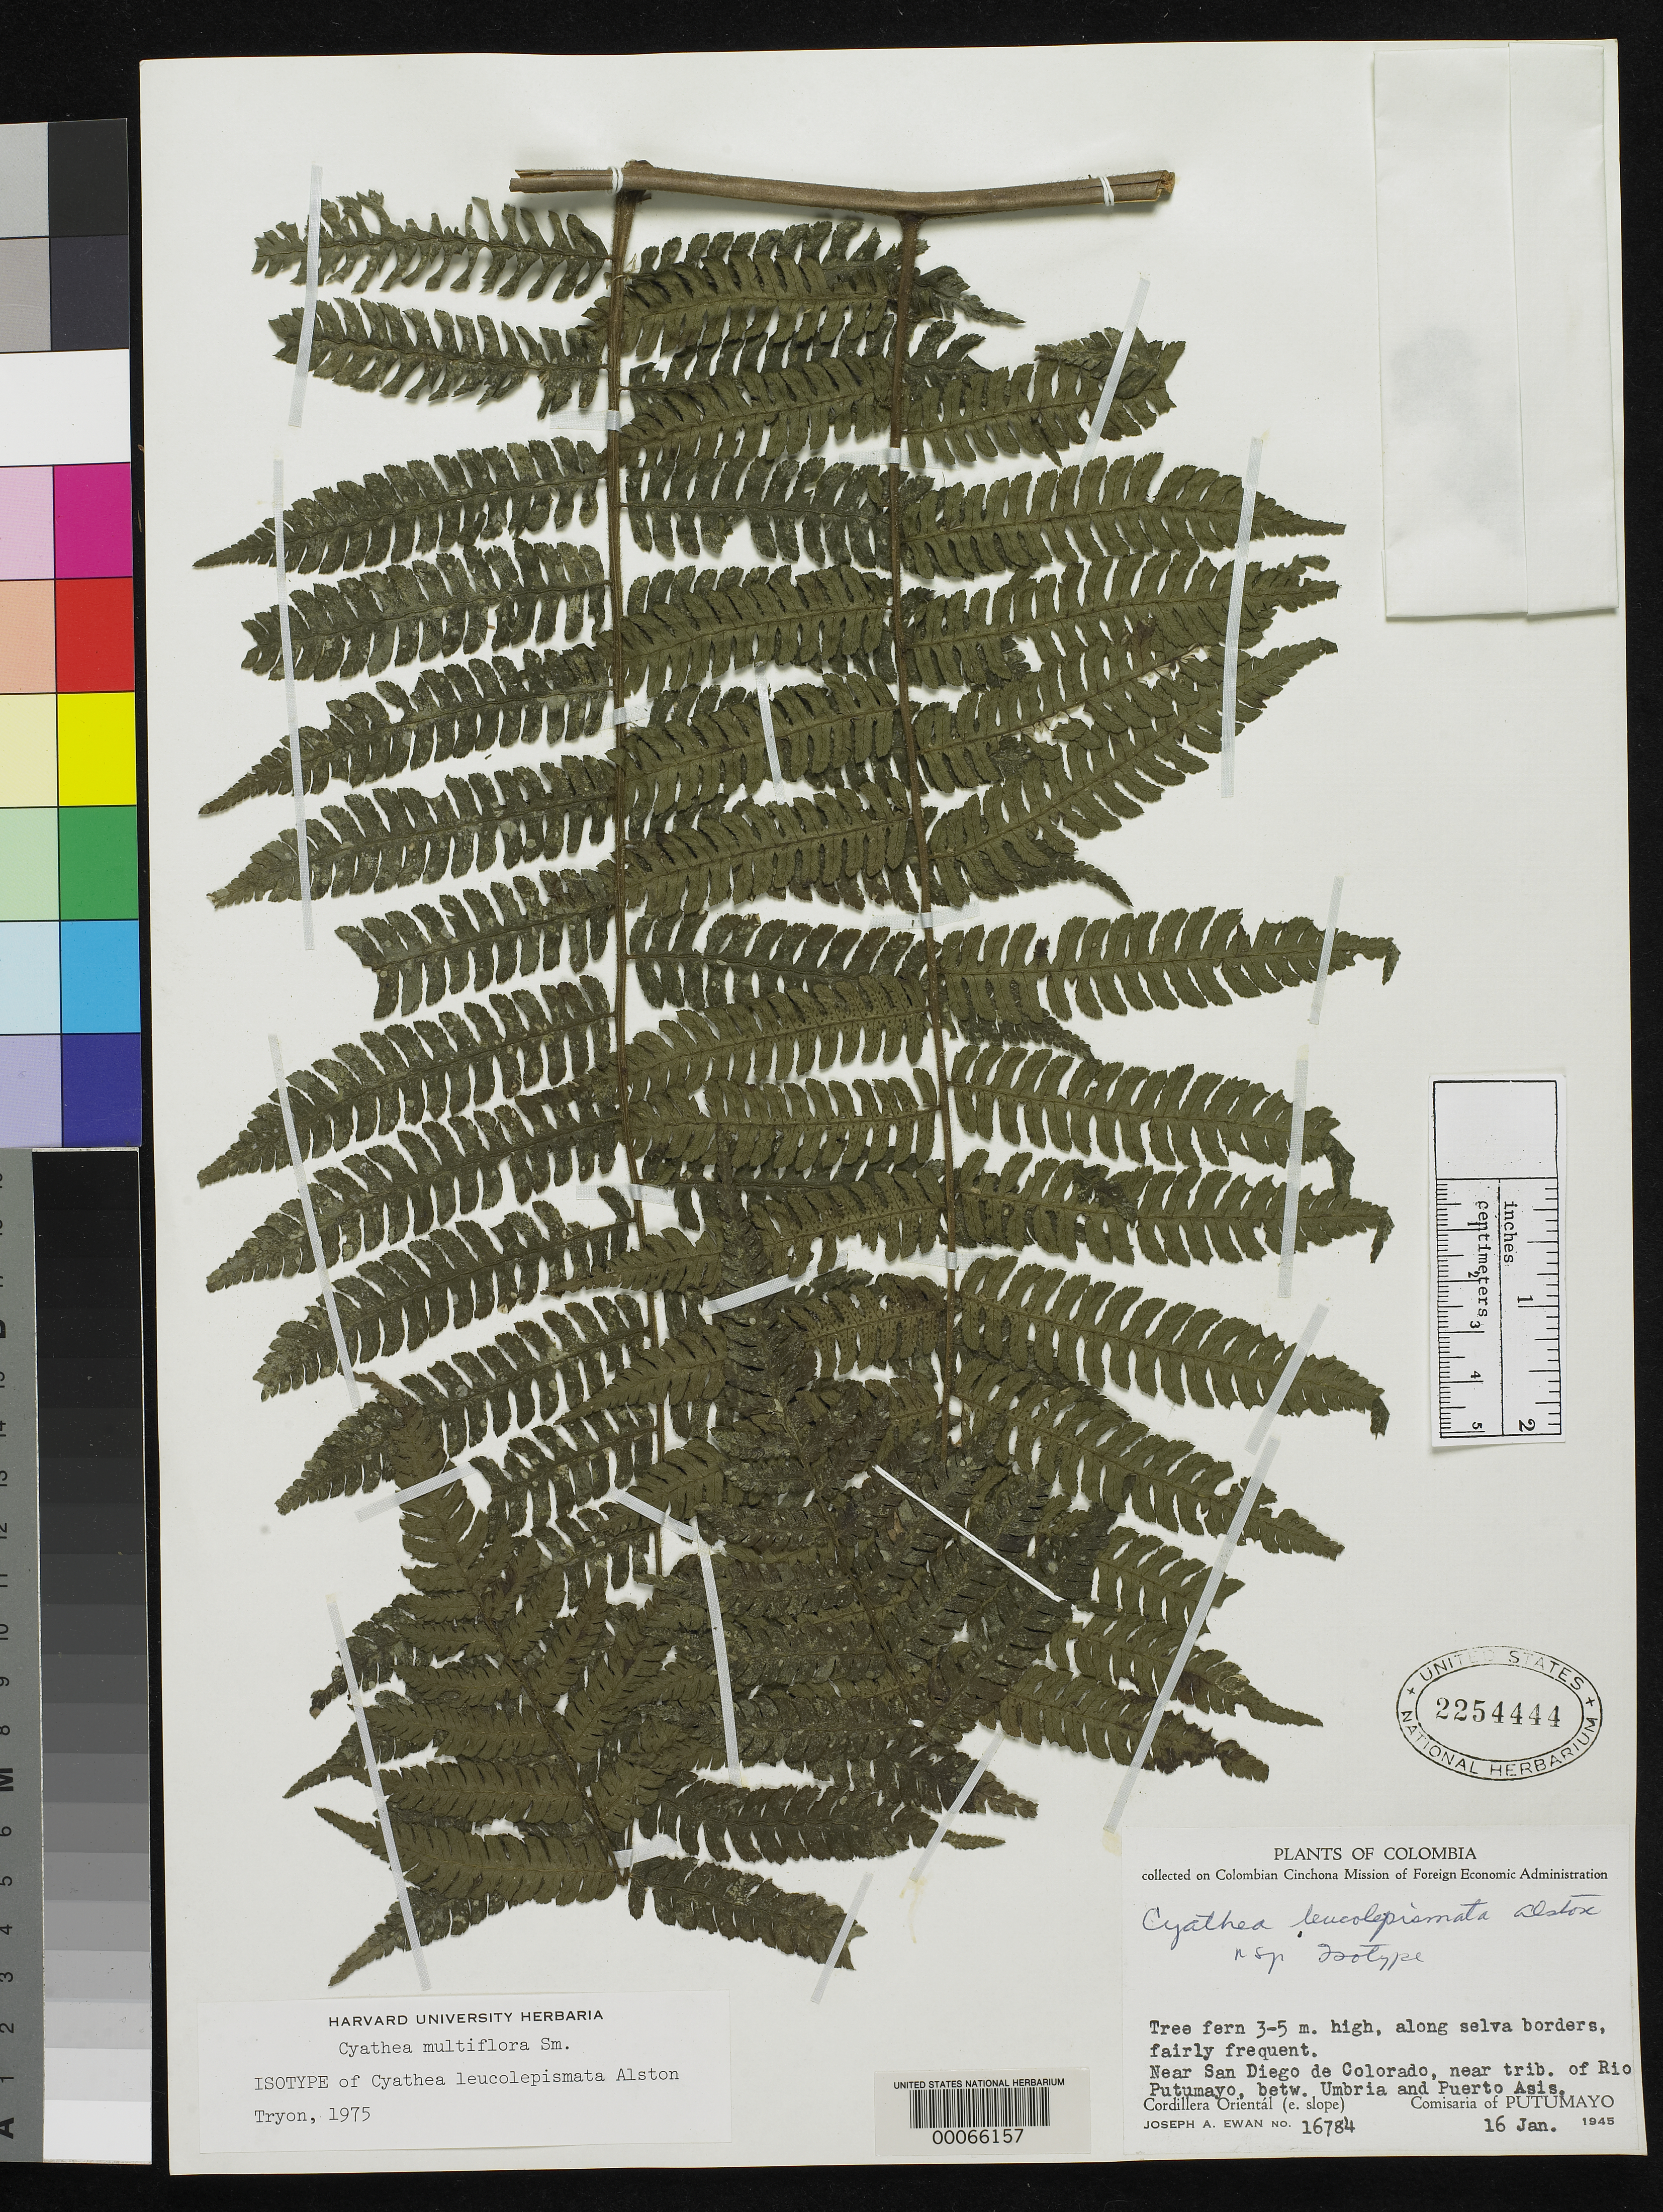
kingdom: Plantae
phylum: Tracheophyta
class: Polypodiopsida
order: Cyatheales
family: Cyatheaceae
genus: Cyathea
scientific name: Cyathea leucolepismata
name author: Alston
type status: Isotype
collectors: J. A. Ewan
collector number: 16784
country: Colombia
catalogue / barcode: US 2254444